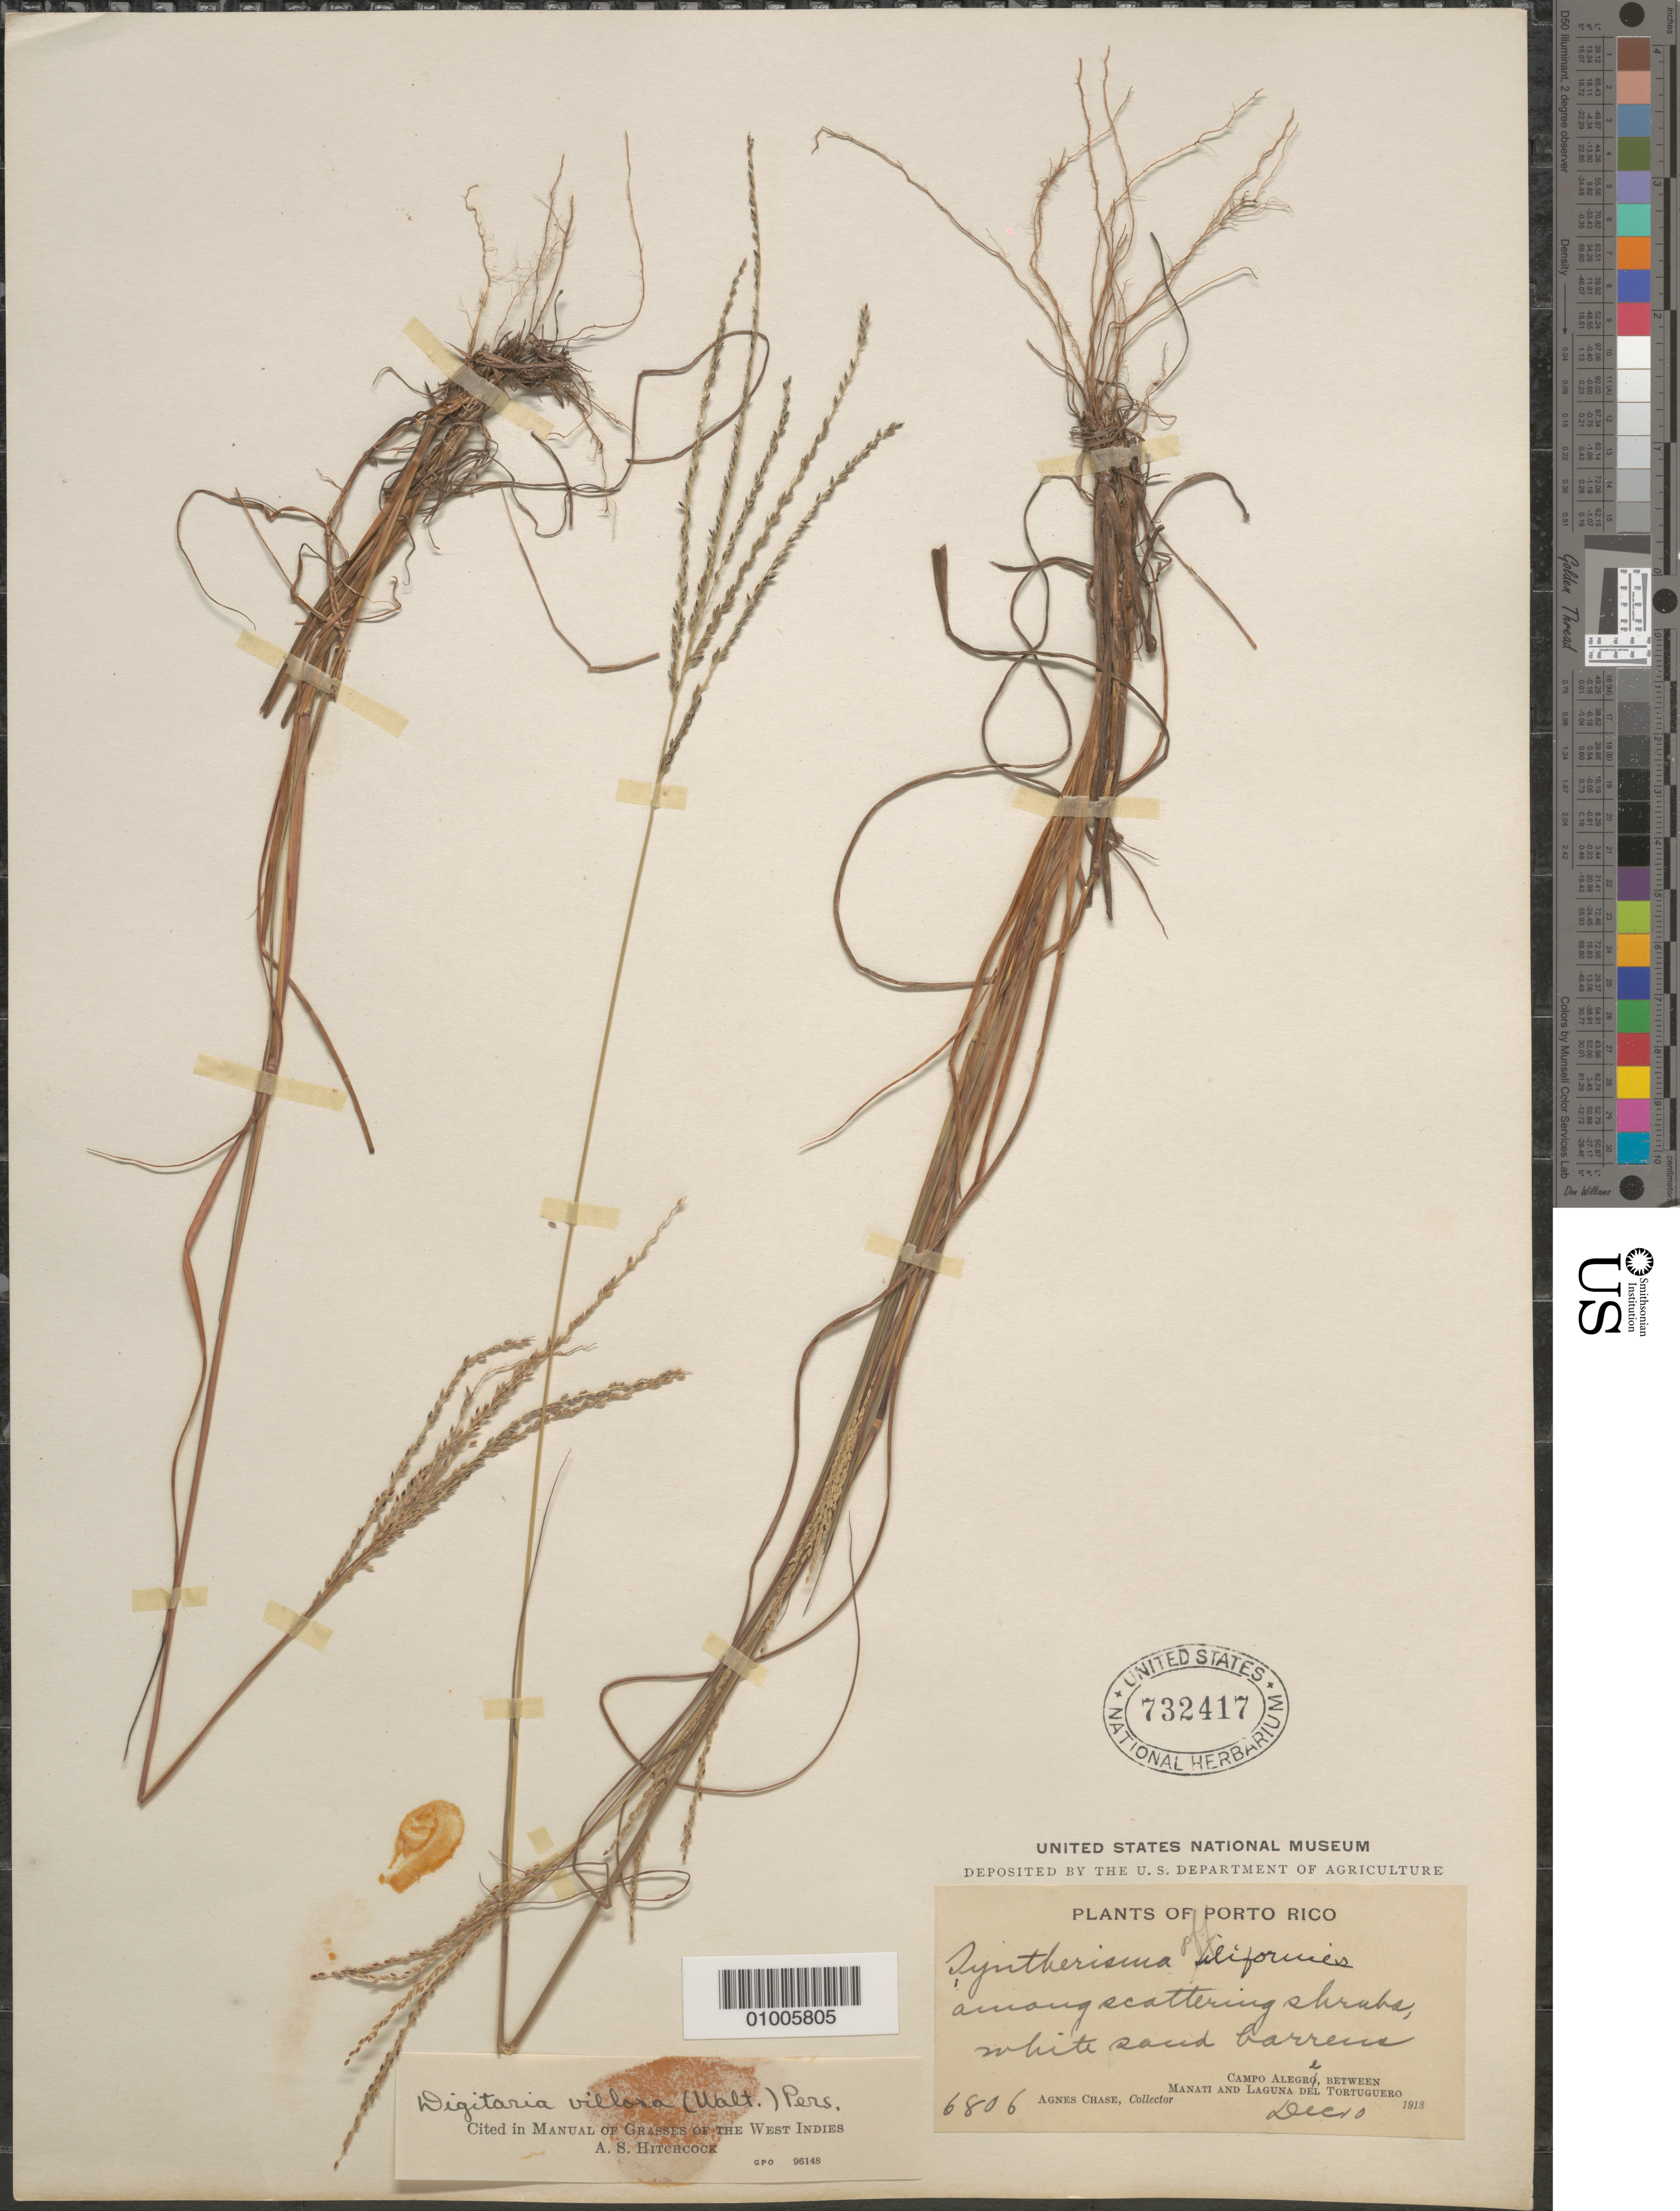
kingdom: Plantae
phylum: Tracheophyta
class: Liliopsida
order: Poales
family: Poaceae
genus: Digitaria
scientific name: Digitaria villosa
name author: (Walter) Pers.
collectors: A. Chase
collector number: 6806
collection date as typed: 1913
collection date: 1913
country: Puerto Rico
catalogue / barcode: US 732417